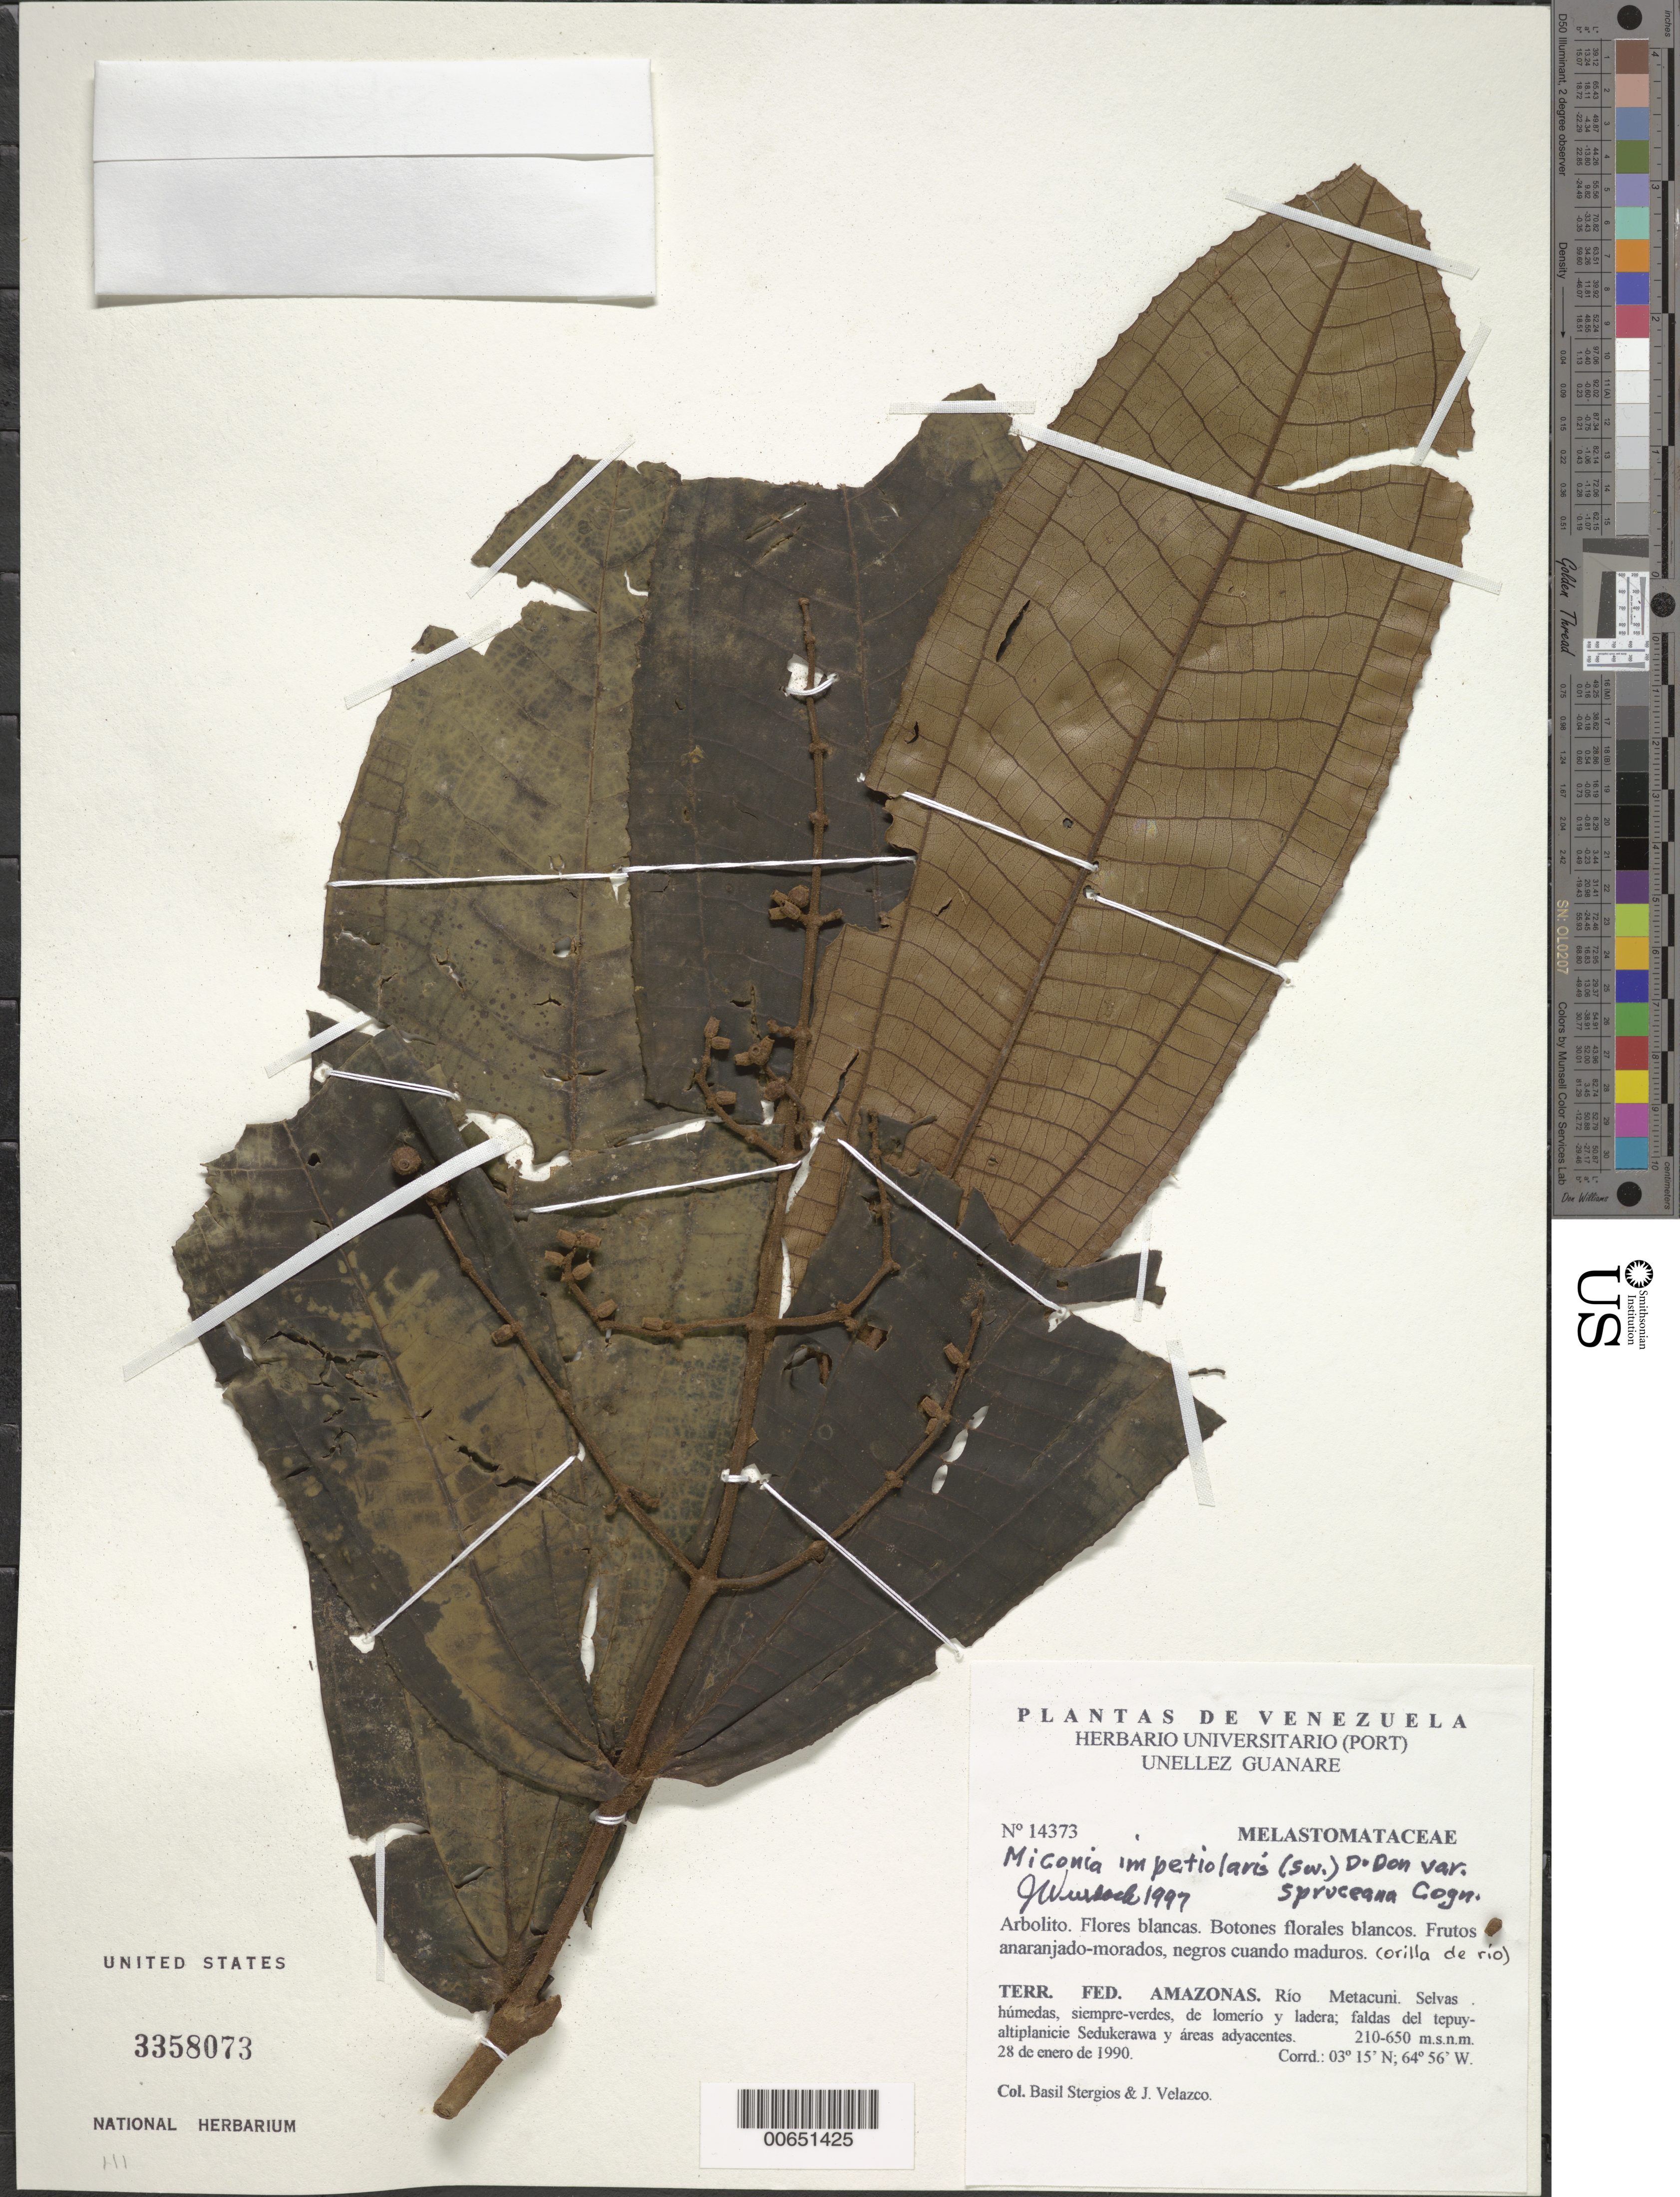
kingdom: Plantae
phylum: Tracheophyta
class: Magnoliopsida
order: Myrtales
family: Melastomataceae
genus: Miconia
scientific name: Miconia impetiolaris var. spruceana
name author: Cogn.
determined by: Wurdack, John J., (US), US (UNITED STATES)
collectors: B. G. Stergios & J. Velazco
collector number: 14373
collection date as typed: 28-Jan-90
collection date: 1990-01-28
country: Venezuela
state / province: Amazonas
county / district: Alto Orinoco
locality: Río Metacuni; faldas del tepuy altipanicie Sedukerawa y areas adyacentes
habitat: Selvas húmedas, siempre-verdes, de lomerio y ladera; orilla de río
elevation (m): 210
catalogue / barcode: US 3358073